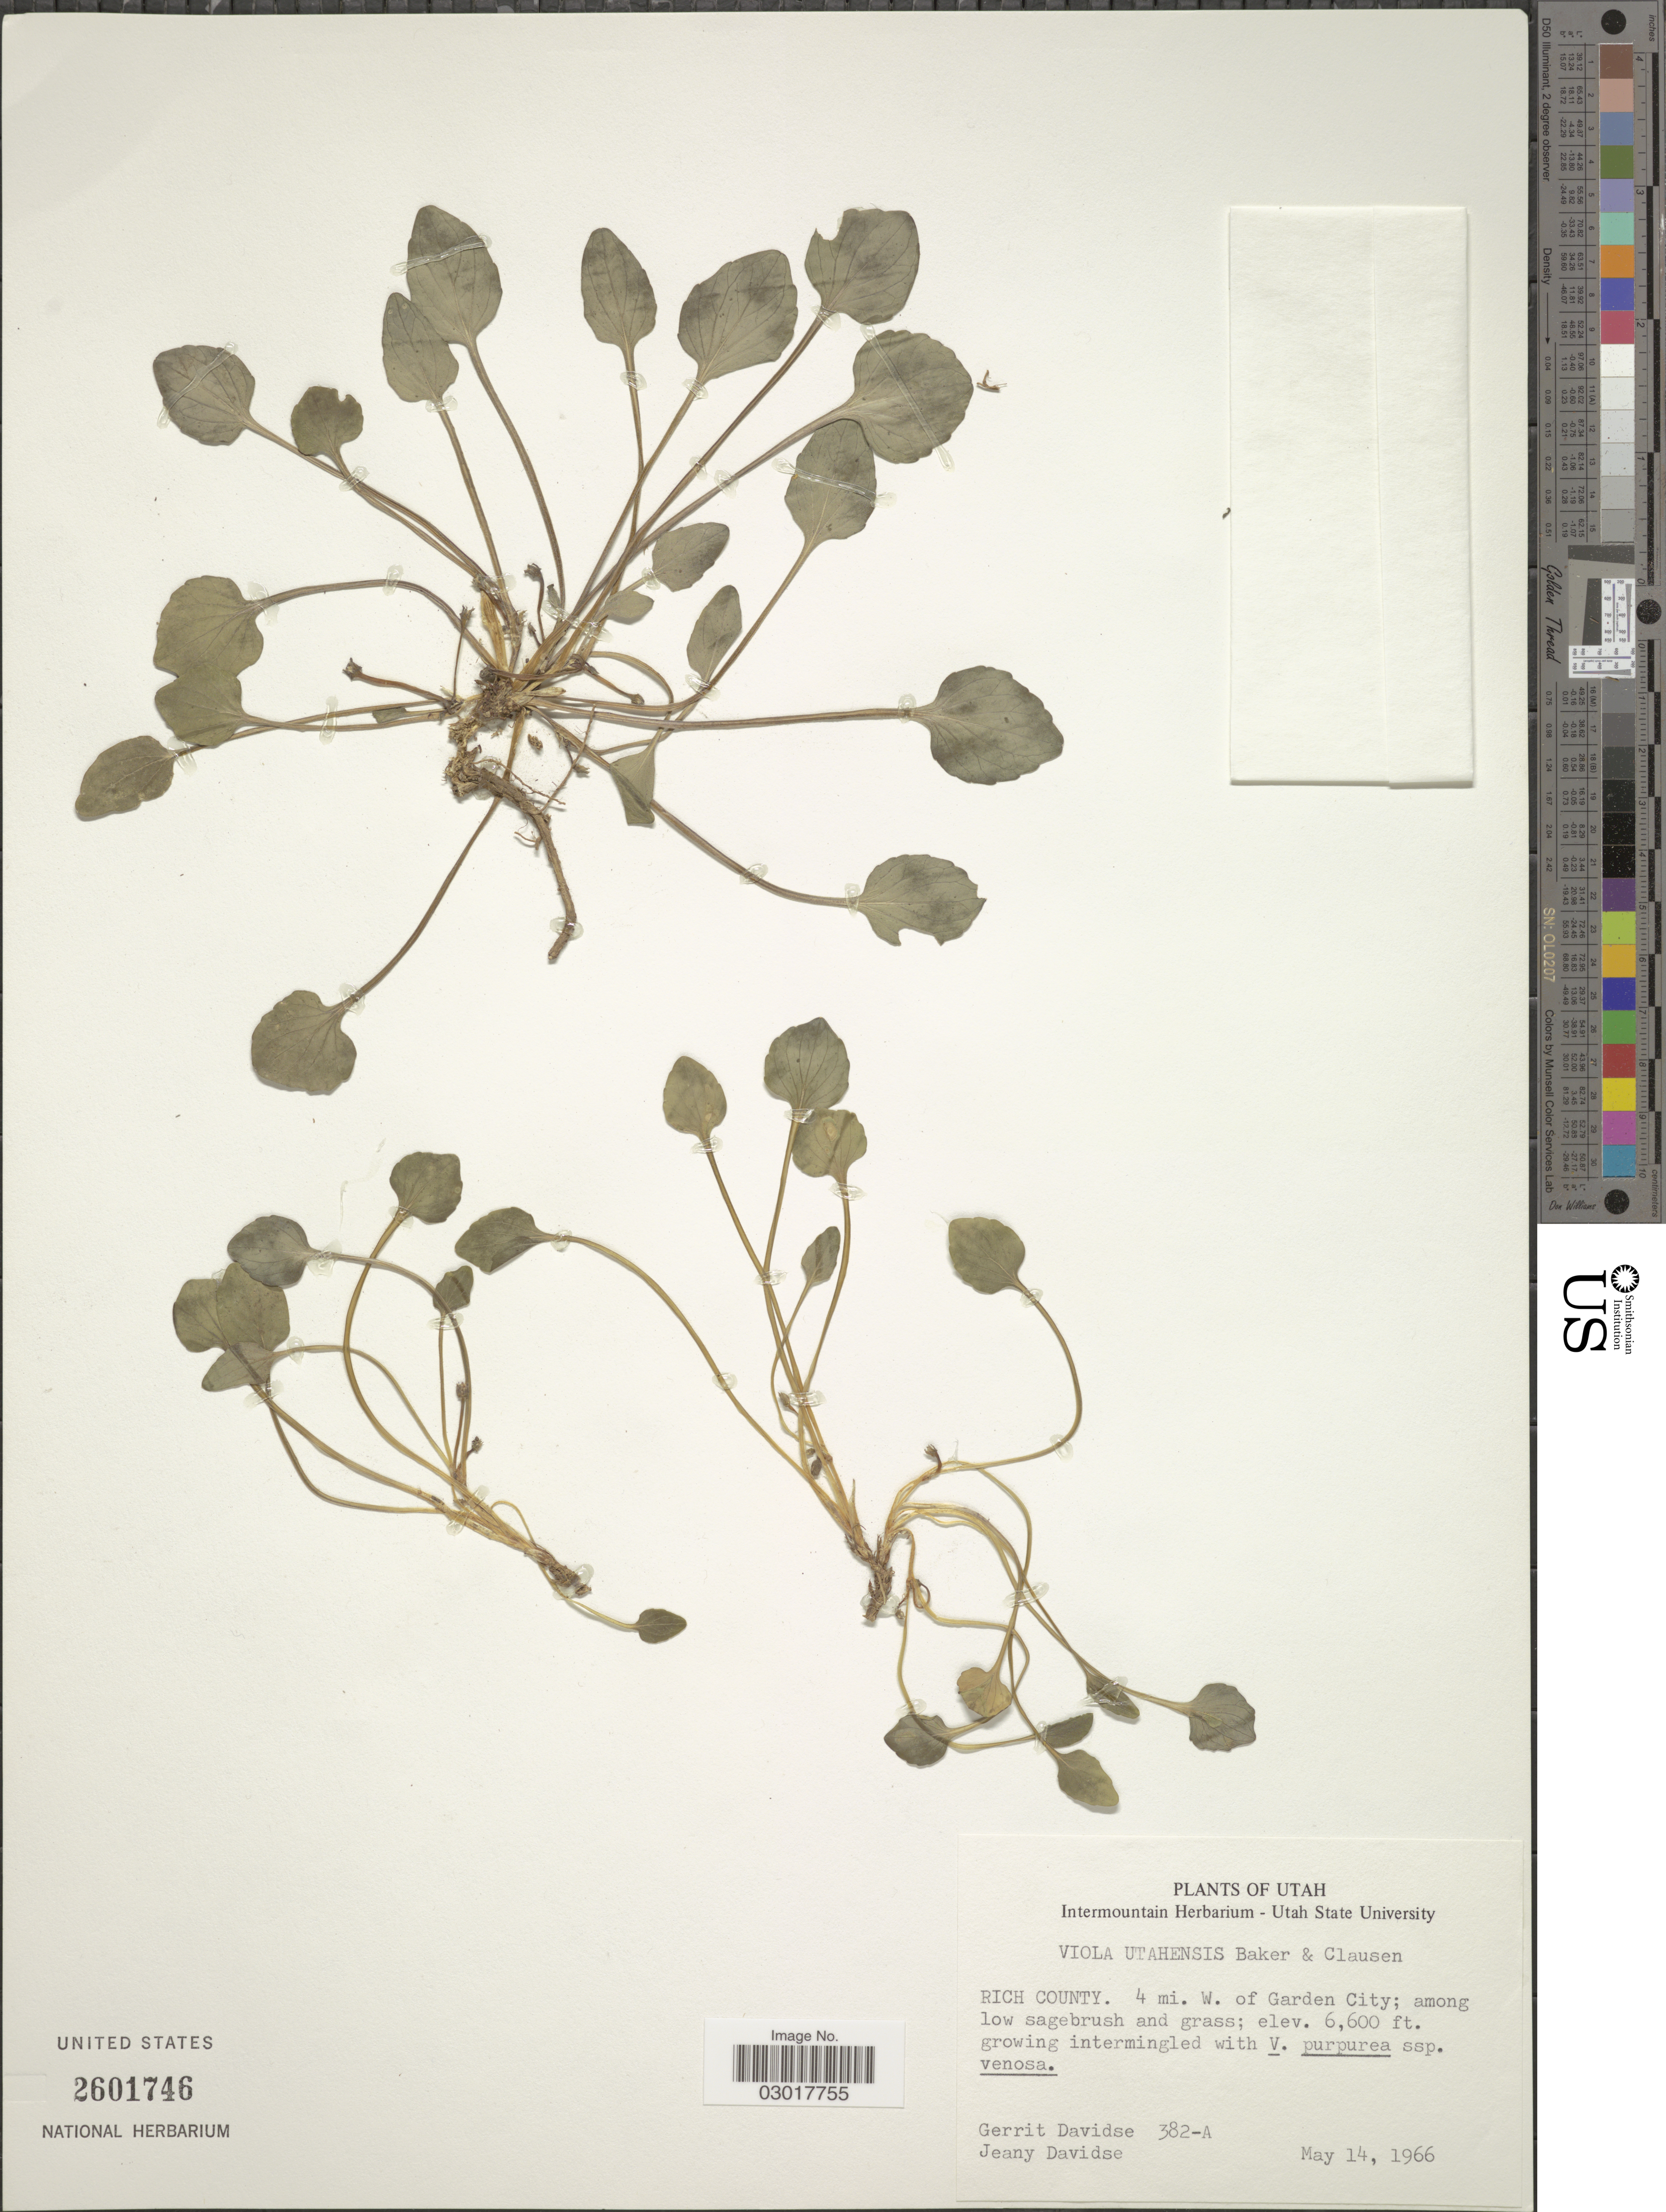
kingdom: Plantae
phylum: Tracheophyta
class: Magnoliopsida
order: Malpighiales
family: Violaceae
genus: Viola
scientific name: Viola utahensis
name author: M.S. Baker & J.C. Clausen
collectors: G. Davidse & J. Davidse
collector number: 382-A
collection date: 1966-05-14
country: United States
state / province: Utah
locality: Rich County. 4 mi. W. of Garden City.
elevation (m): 2012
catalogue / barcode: US 2601746